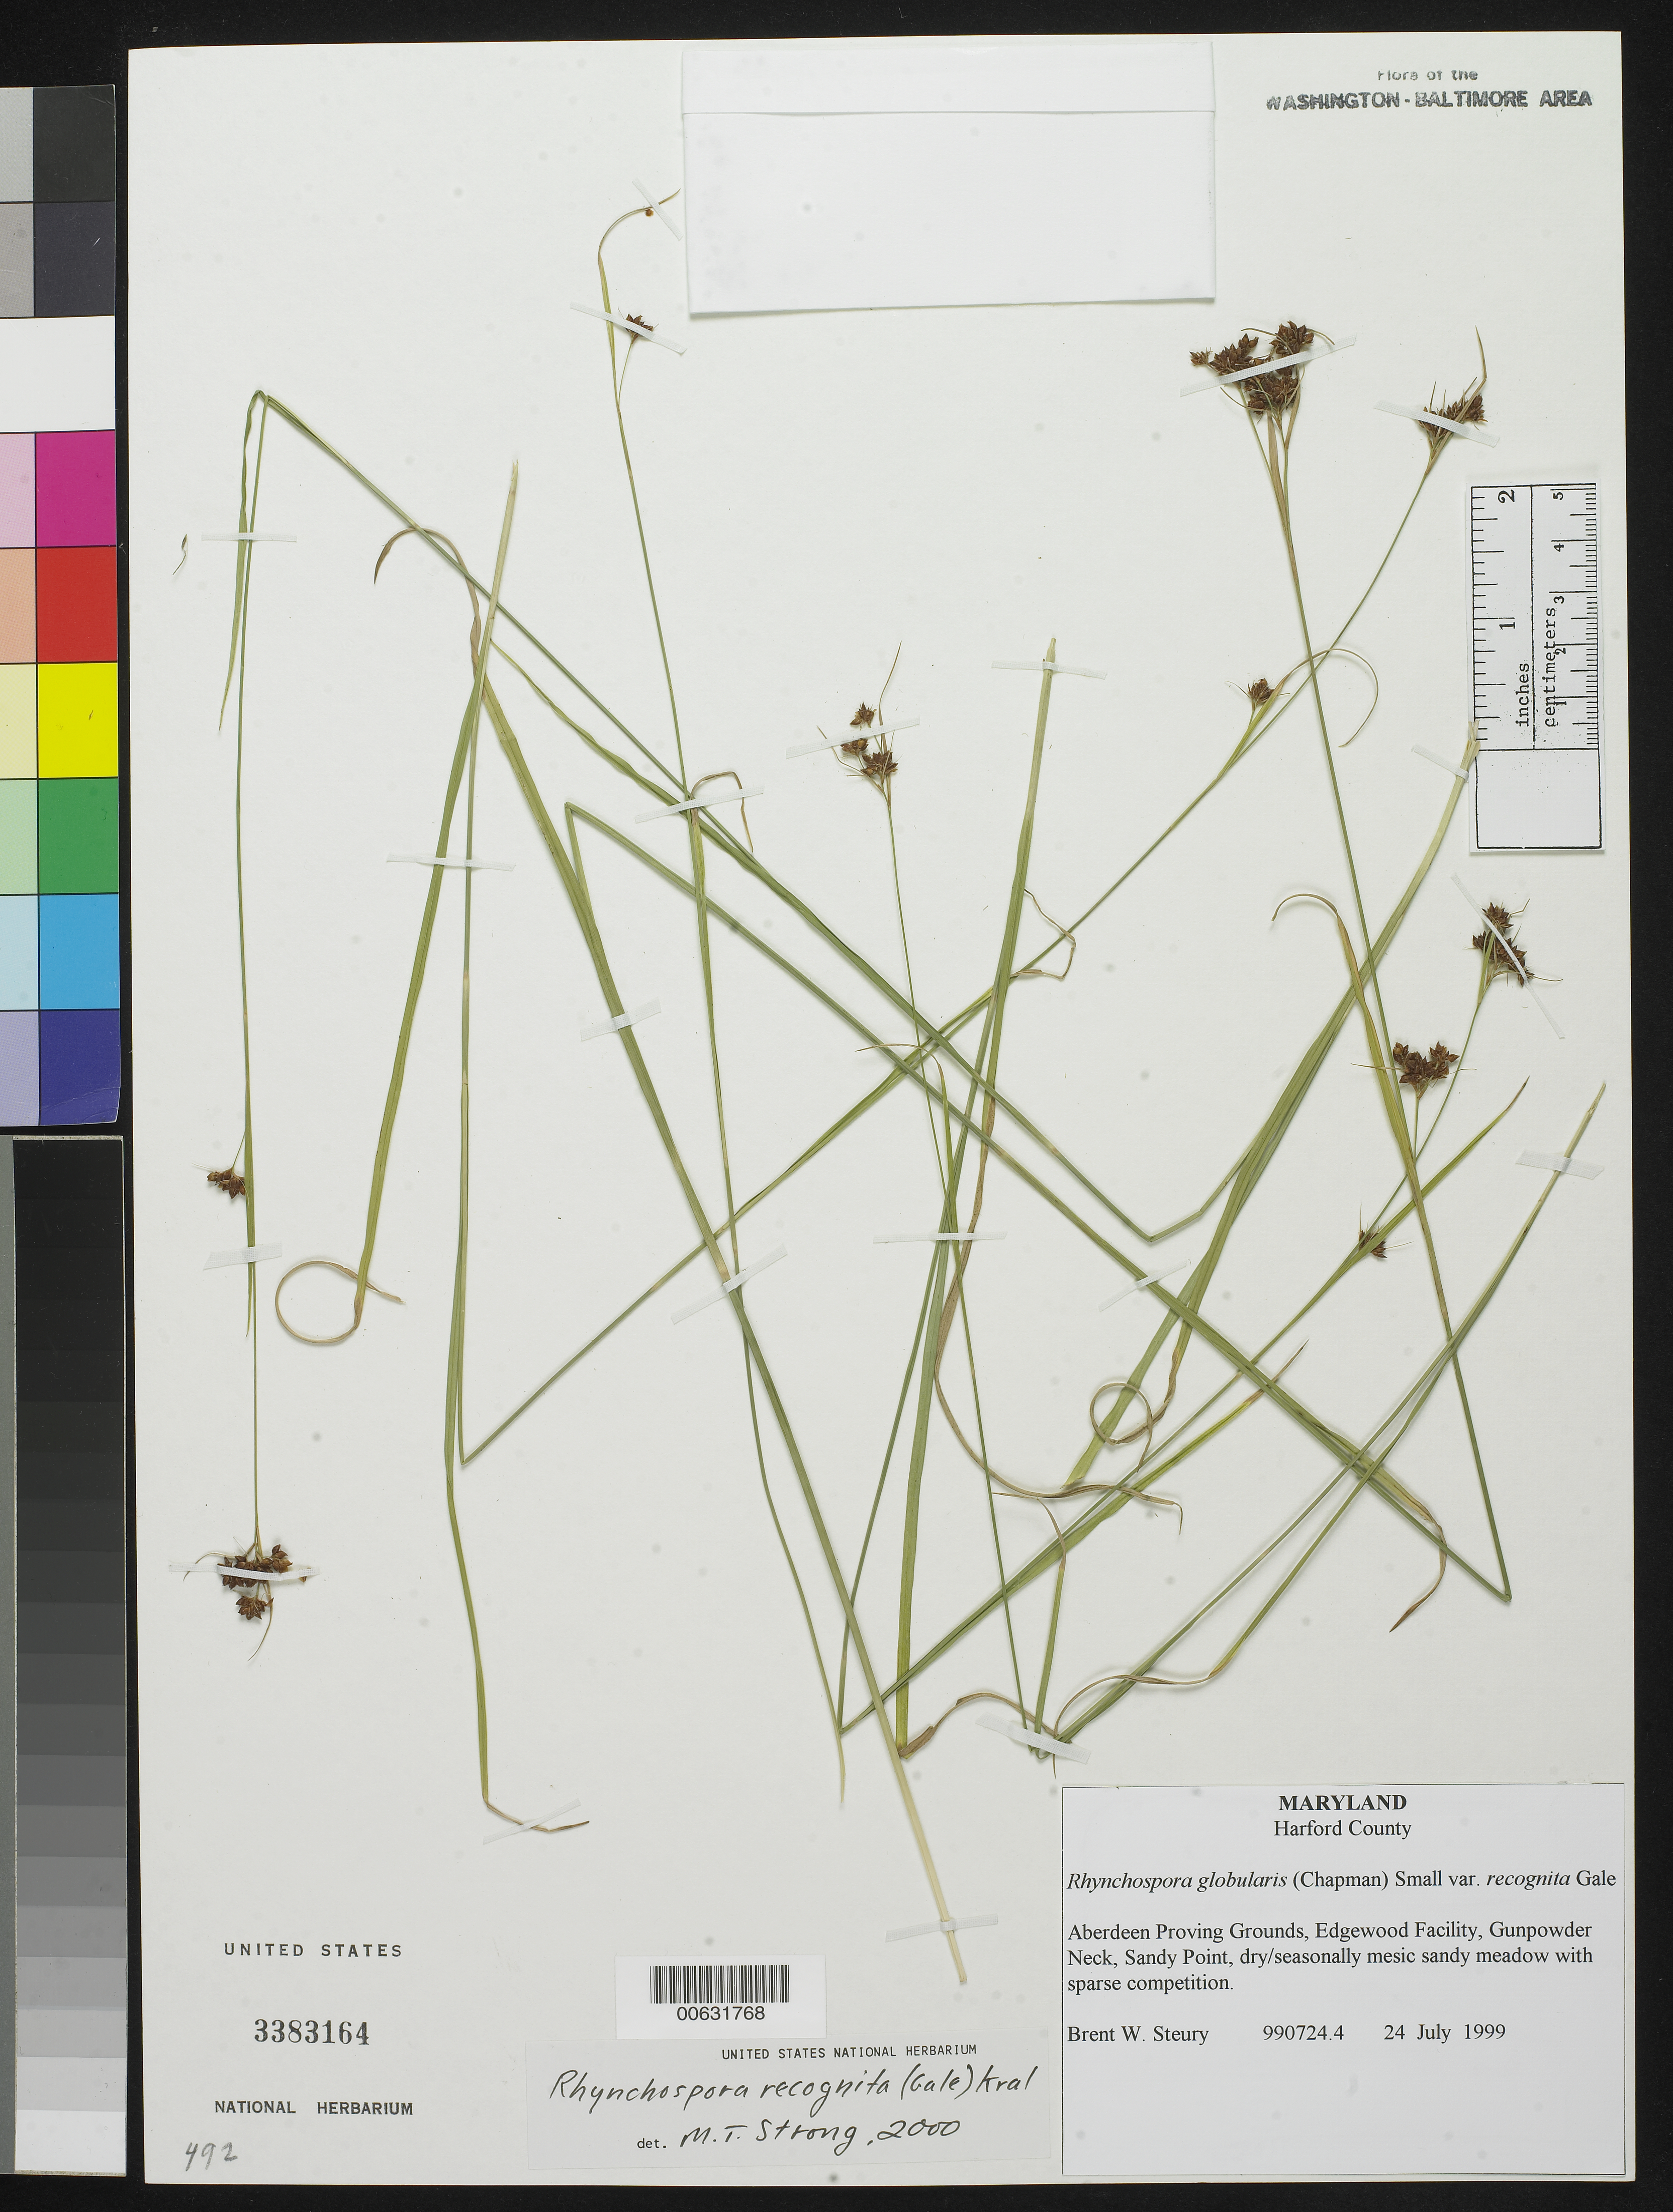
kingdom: Plantae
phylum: Tracheophyta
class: Liliopsida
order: Poales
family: Cyperaceae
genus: Rhynchospora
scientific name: Rhynchospora recognita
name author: (Gale) Kral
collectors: B. Steury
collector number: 990724.4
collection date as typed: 24 Jul 1999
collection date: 1999-07-24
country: United States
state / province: Maryland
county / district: Harford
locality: Aberdeen Proving Grounds, Edgewood Facility, Gunpowder Neck, Sandy Point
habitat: Dry/seasonally mesic sandy meadow with sparse competition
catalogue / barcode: US 3383164